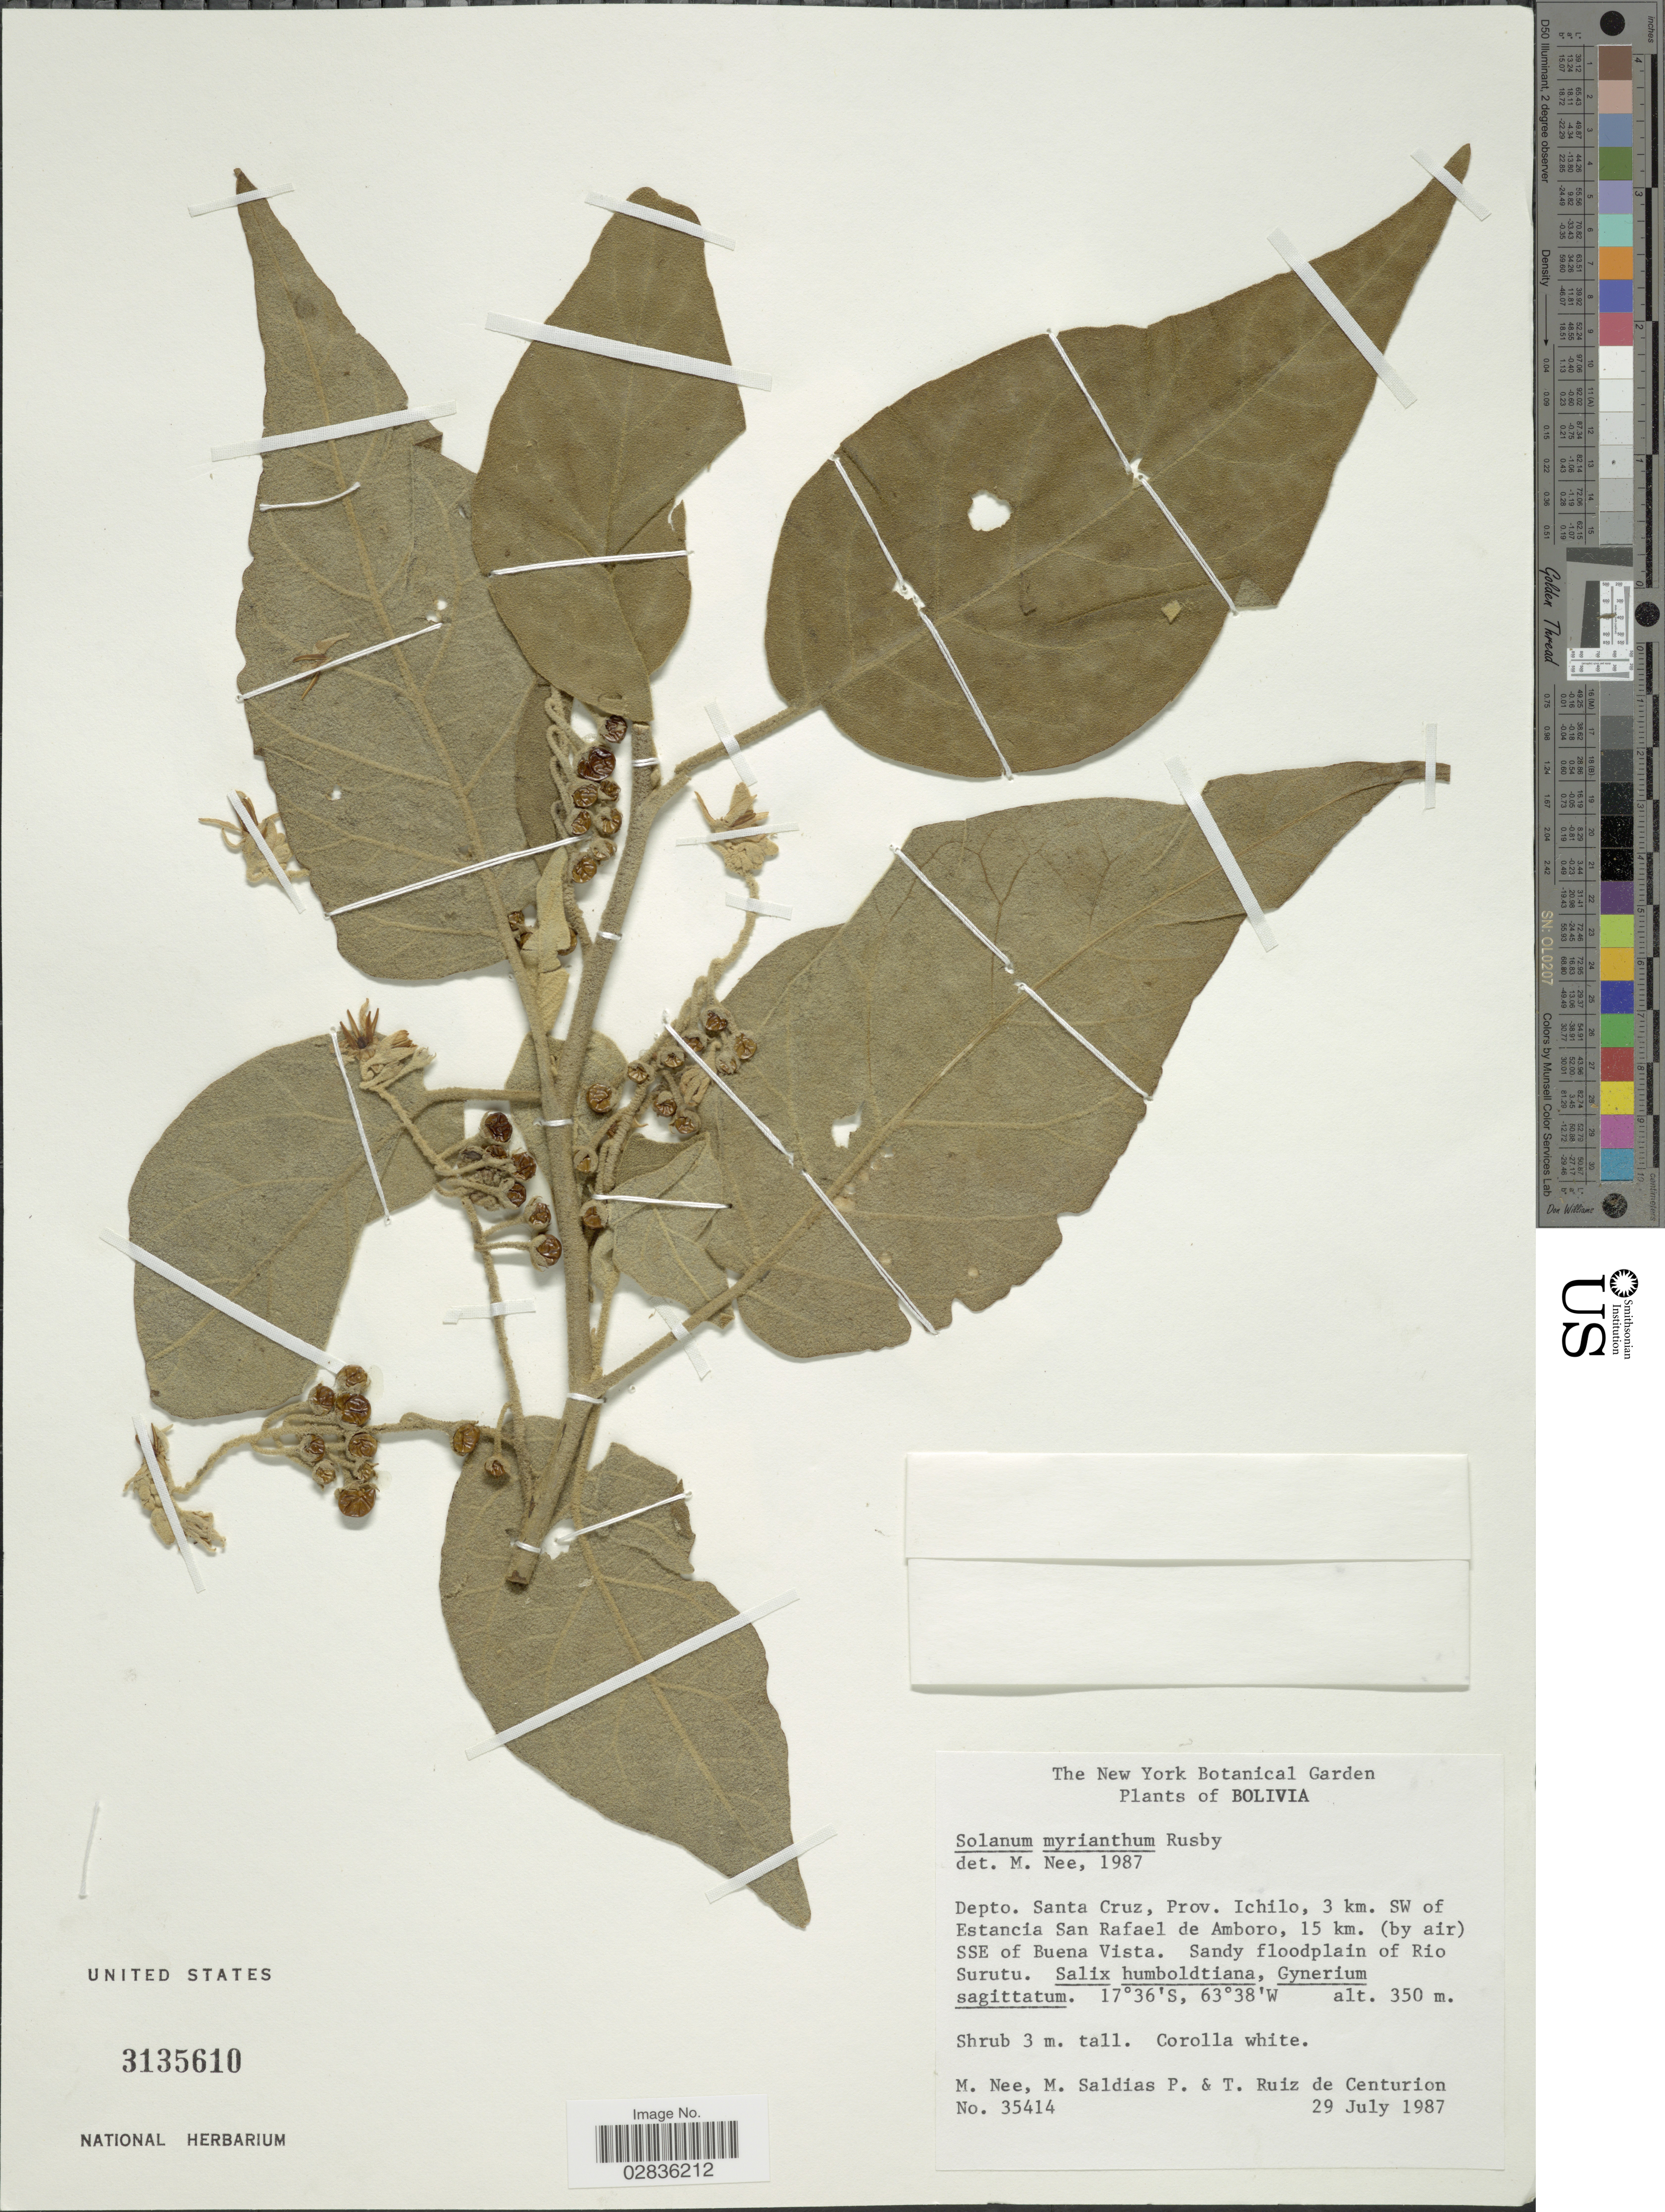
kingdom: Plantae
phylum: Tracheophyta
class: Magnoliopsida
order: Solanales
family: Solanaceae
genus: Solanum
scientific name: Solanum myrianthum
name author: Britton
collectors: M. Nee, M. Saldias P. & T. De Centurion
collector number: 35414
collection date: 1987-07-29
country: Bolivia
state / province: Santa Cruz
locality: Depto. Santa Cruz, Prov. Ichilo, 3 km. SW of Estancia San Rafael de Amboro, 15 km. (by air) SSE of Buena Vista. Sandy floodplain of Rio Surutu.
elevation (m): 350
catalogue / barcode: US 3135610